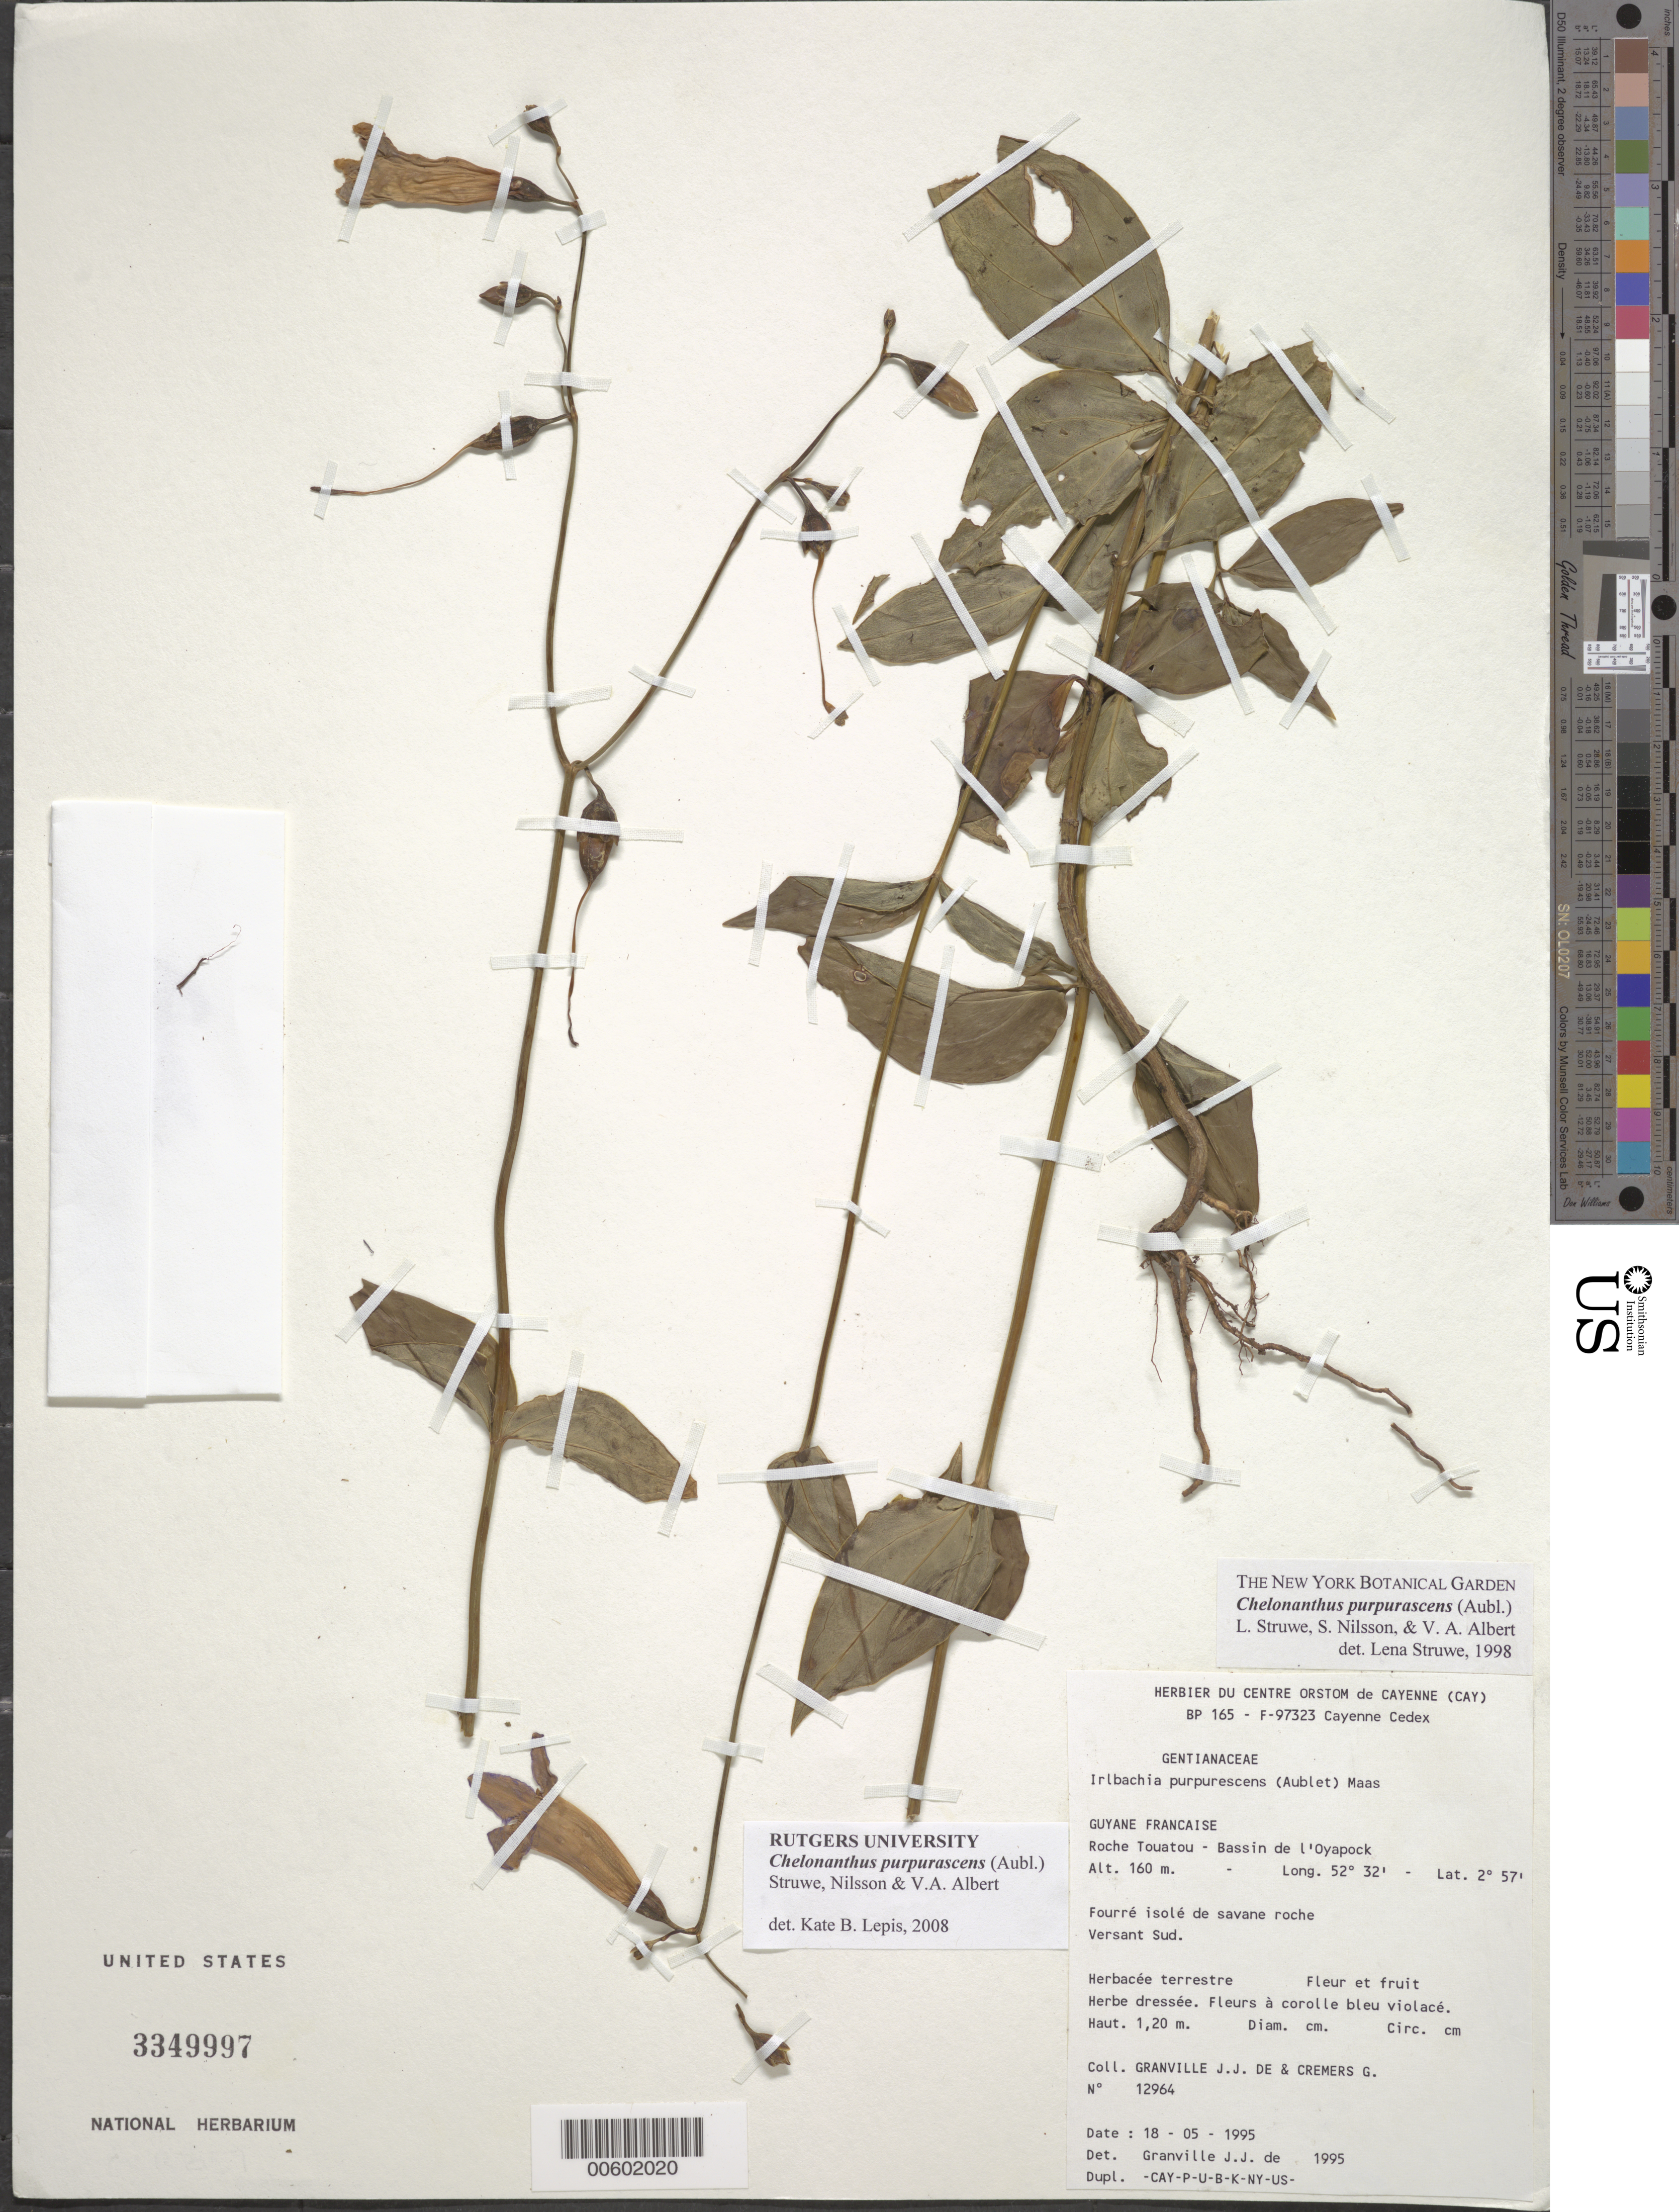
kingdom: Plantae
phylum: Tracheophyta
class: Magnoliopsida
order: Gentianales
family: Gentianaceae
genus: Chelonanthus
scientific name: Chelonanthus purpurascens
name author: (Aubl.) Struwe et al.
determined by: Struwe, L.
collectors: J.-J. de Granville & G. Cremers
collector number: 12964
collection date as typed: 18-May-95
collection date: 1995-05-18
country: French Guiana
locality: Roche Touatou, Bassin de l'Oyapock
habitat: Edge of rocky savanna, S slope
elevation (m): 160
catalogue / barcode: US 3349997